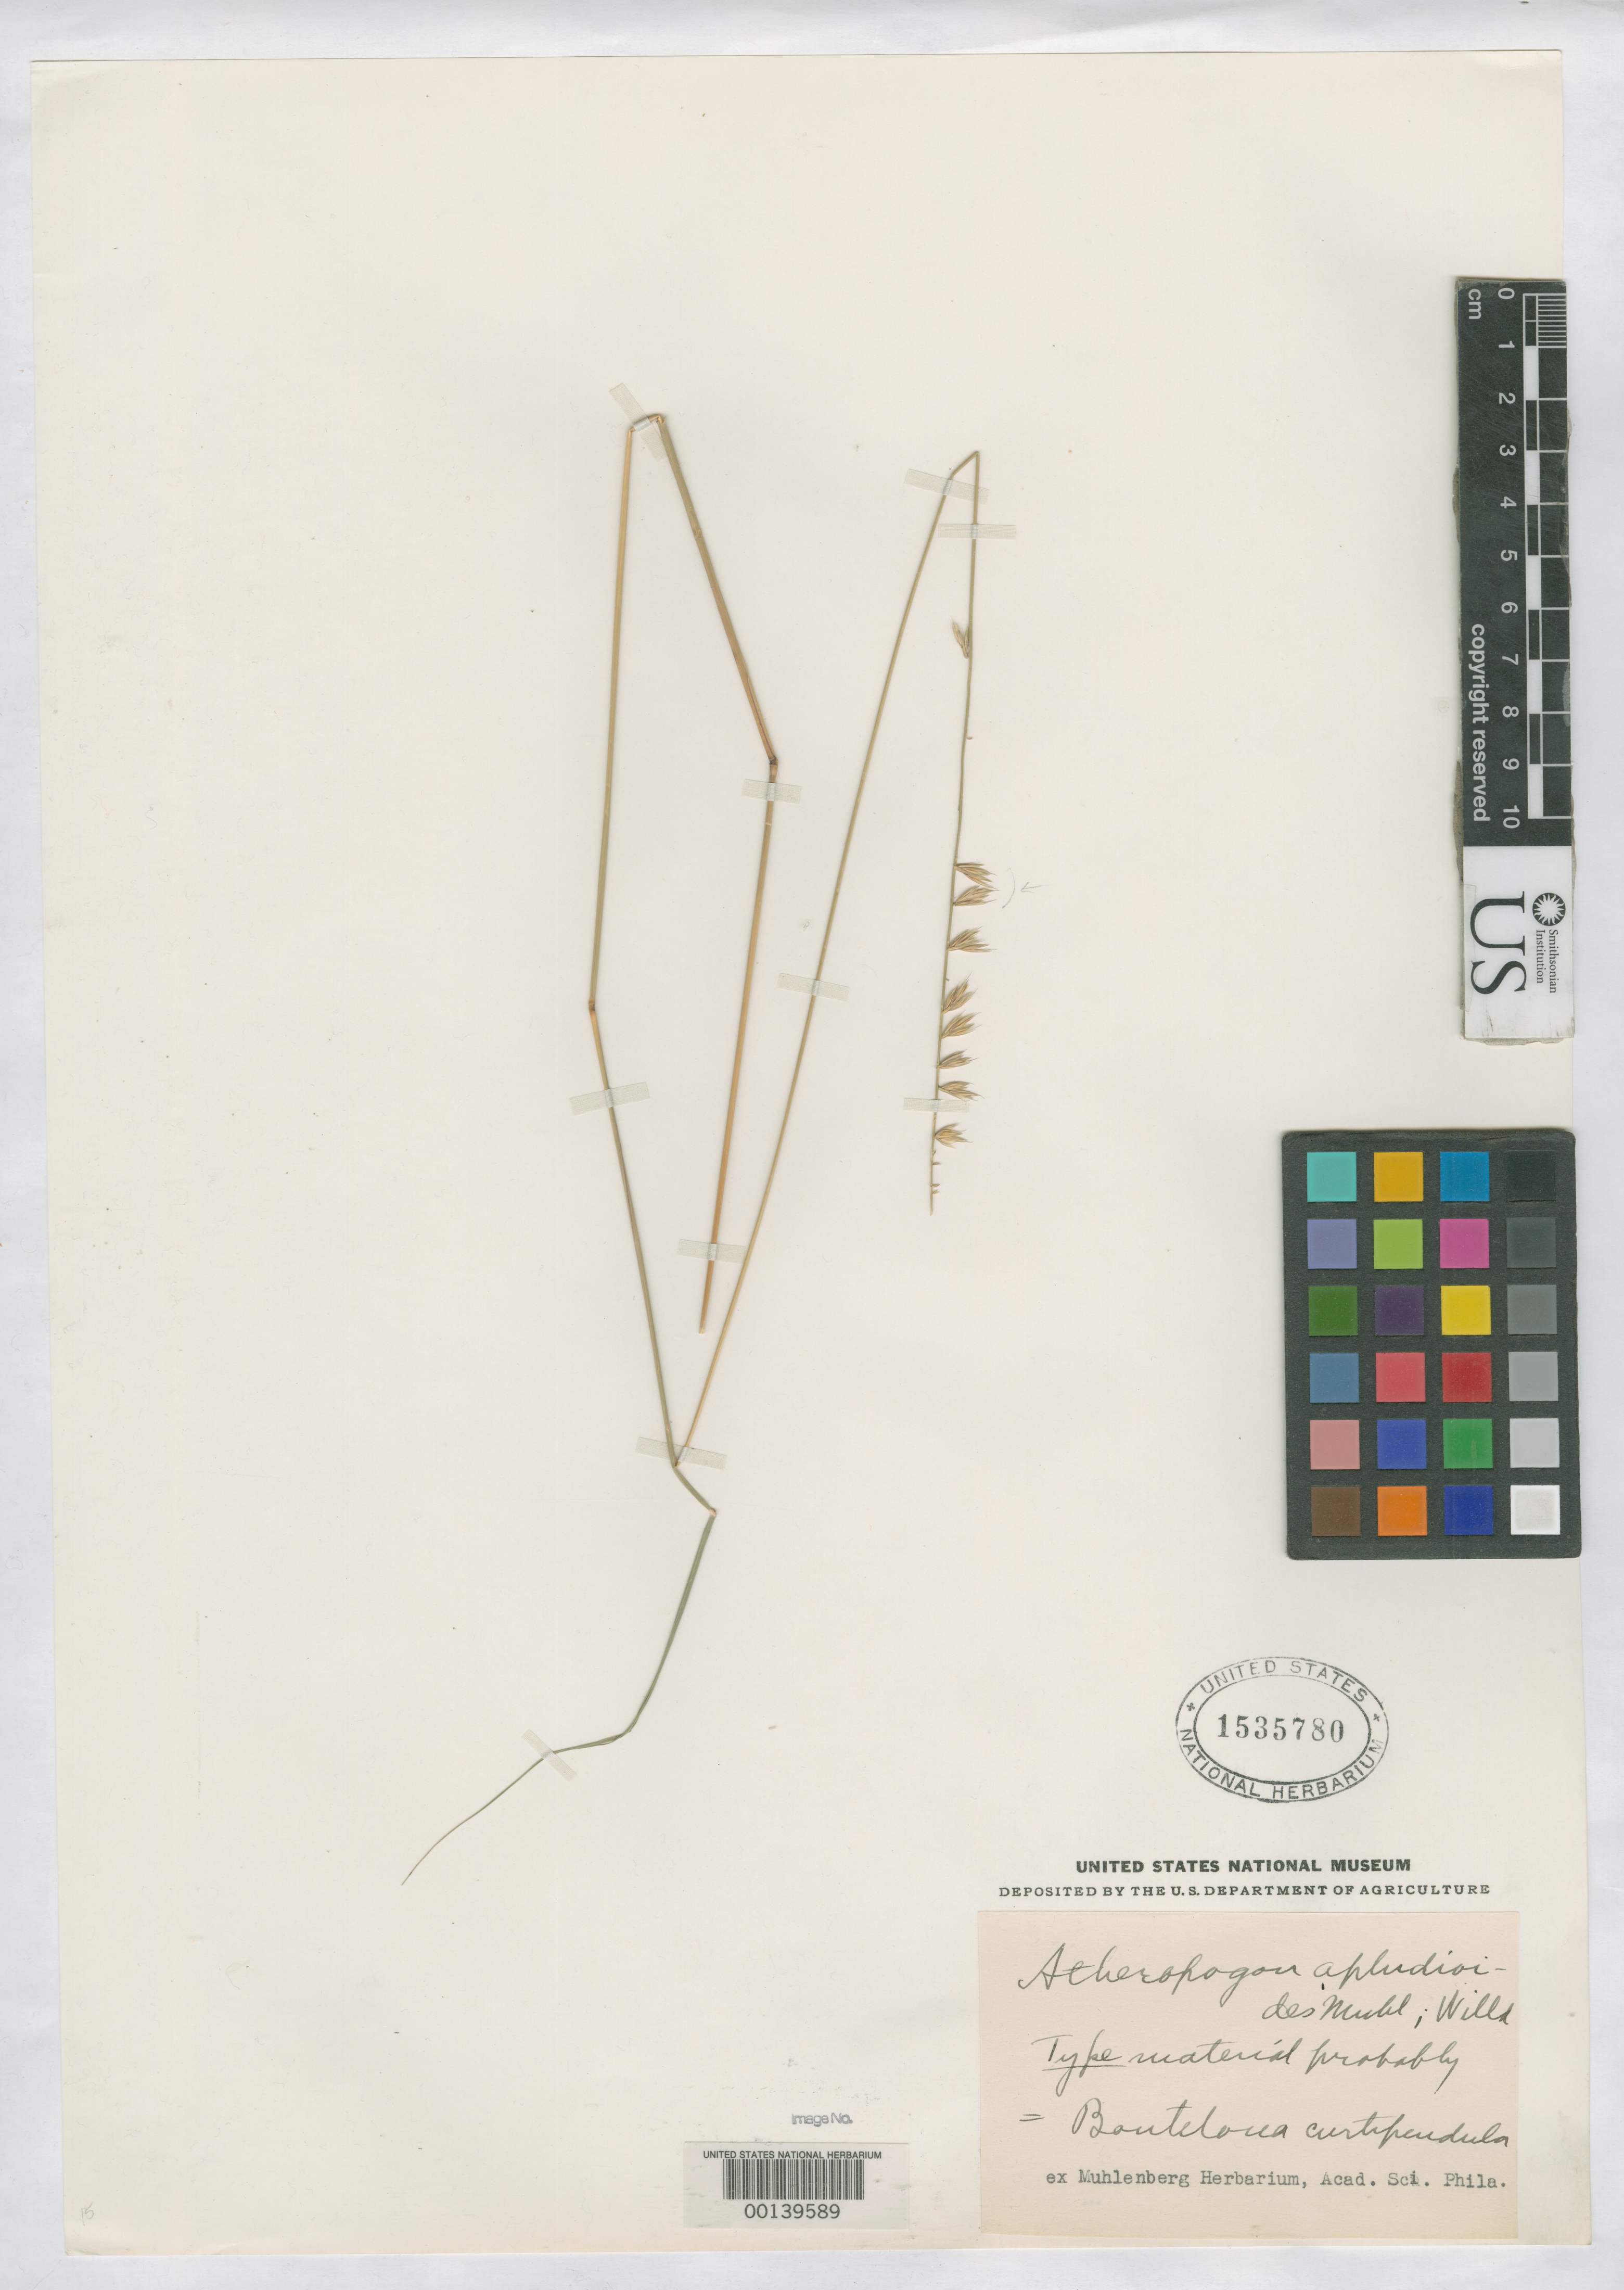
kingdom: Plantae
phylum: Tracheophyta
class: Liliopsida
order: Poales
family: Poaceae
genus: Atheropogon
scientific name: Atheropogon apludioides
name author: Muhl. ex Willd.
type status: Type Material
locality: North America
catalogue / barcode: US 1535780